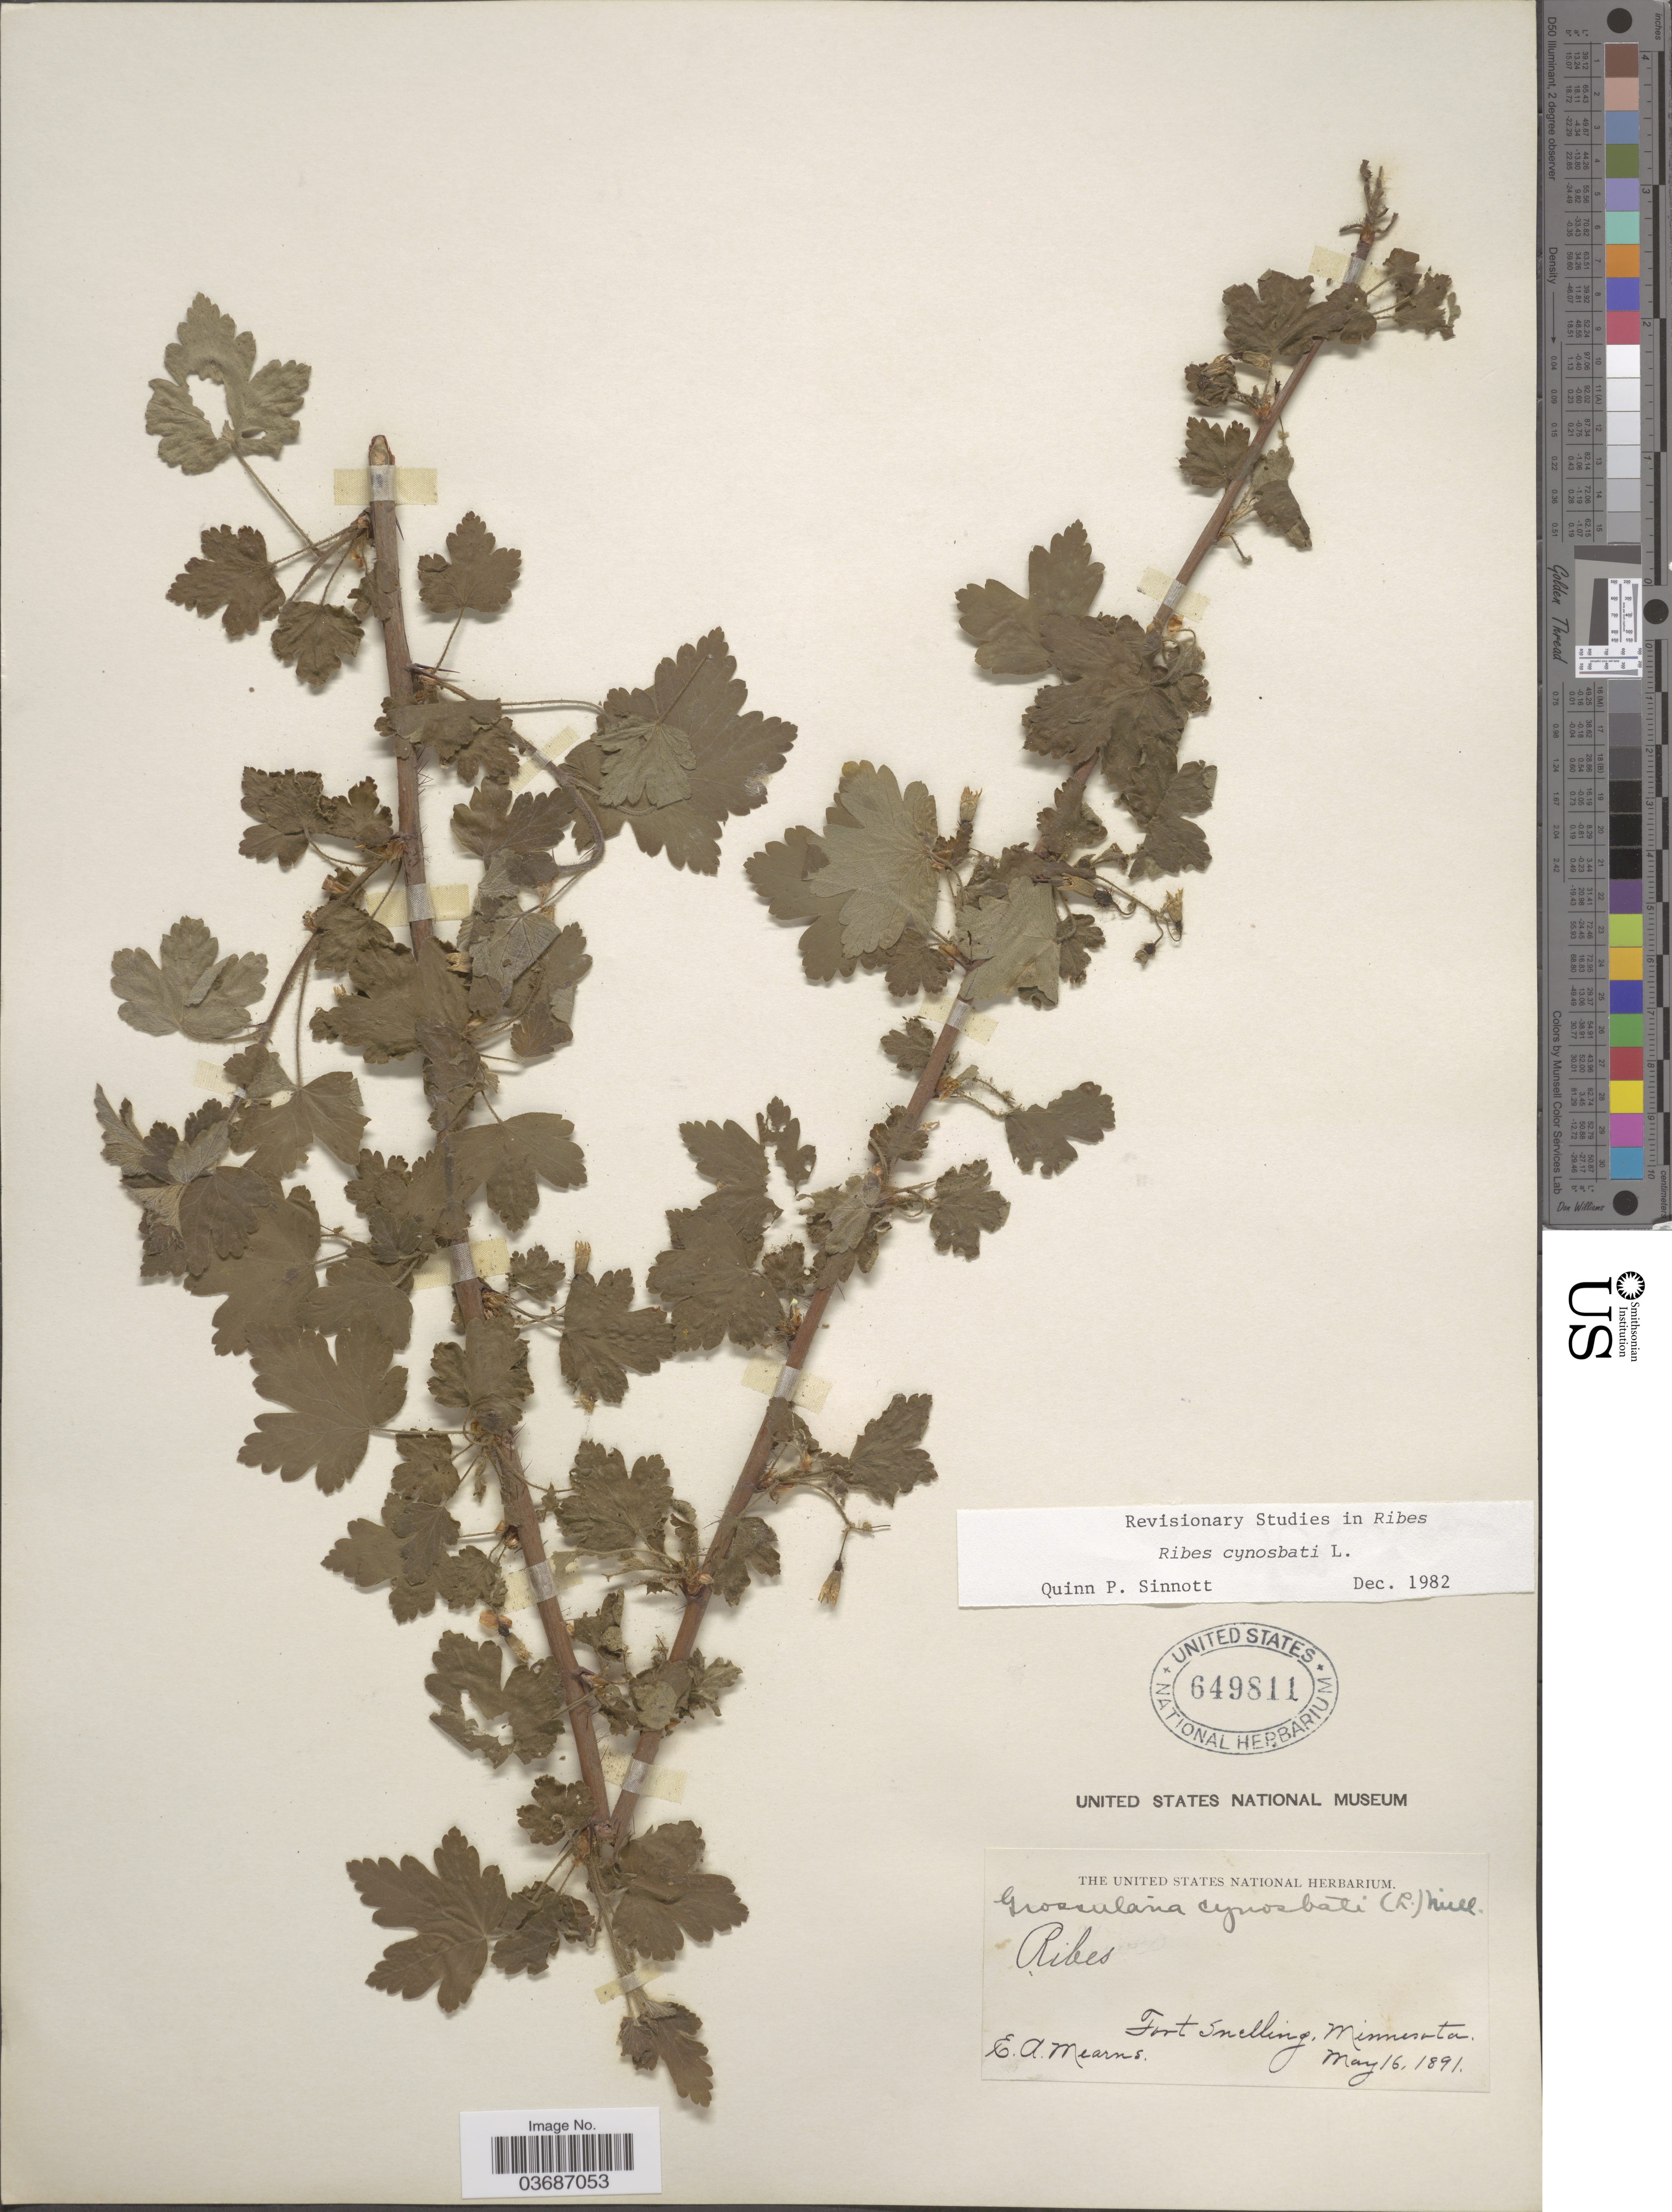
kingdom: Plantae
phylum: Tracheophyta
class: Magnoliopsida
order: Saxifragales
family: Grossulariaceae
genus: Ribes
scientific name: Ribes cynosbati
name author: L.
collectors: E. A. Mearns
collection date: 1891-05-16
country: United States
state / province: Minnesota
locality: Fort Snelling.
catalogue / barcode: US 649811